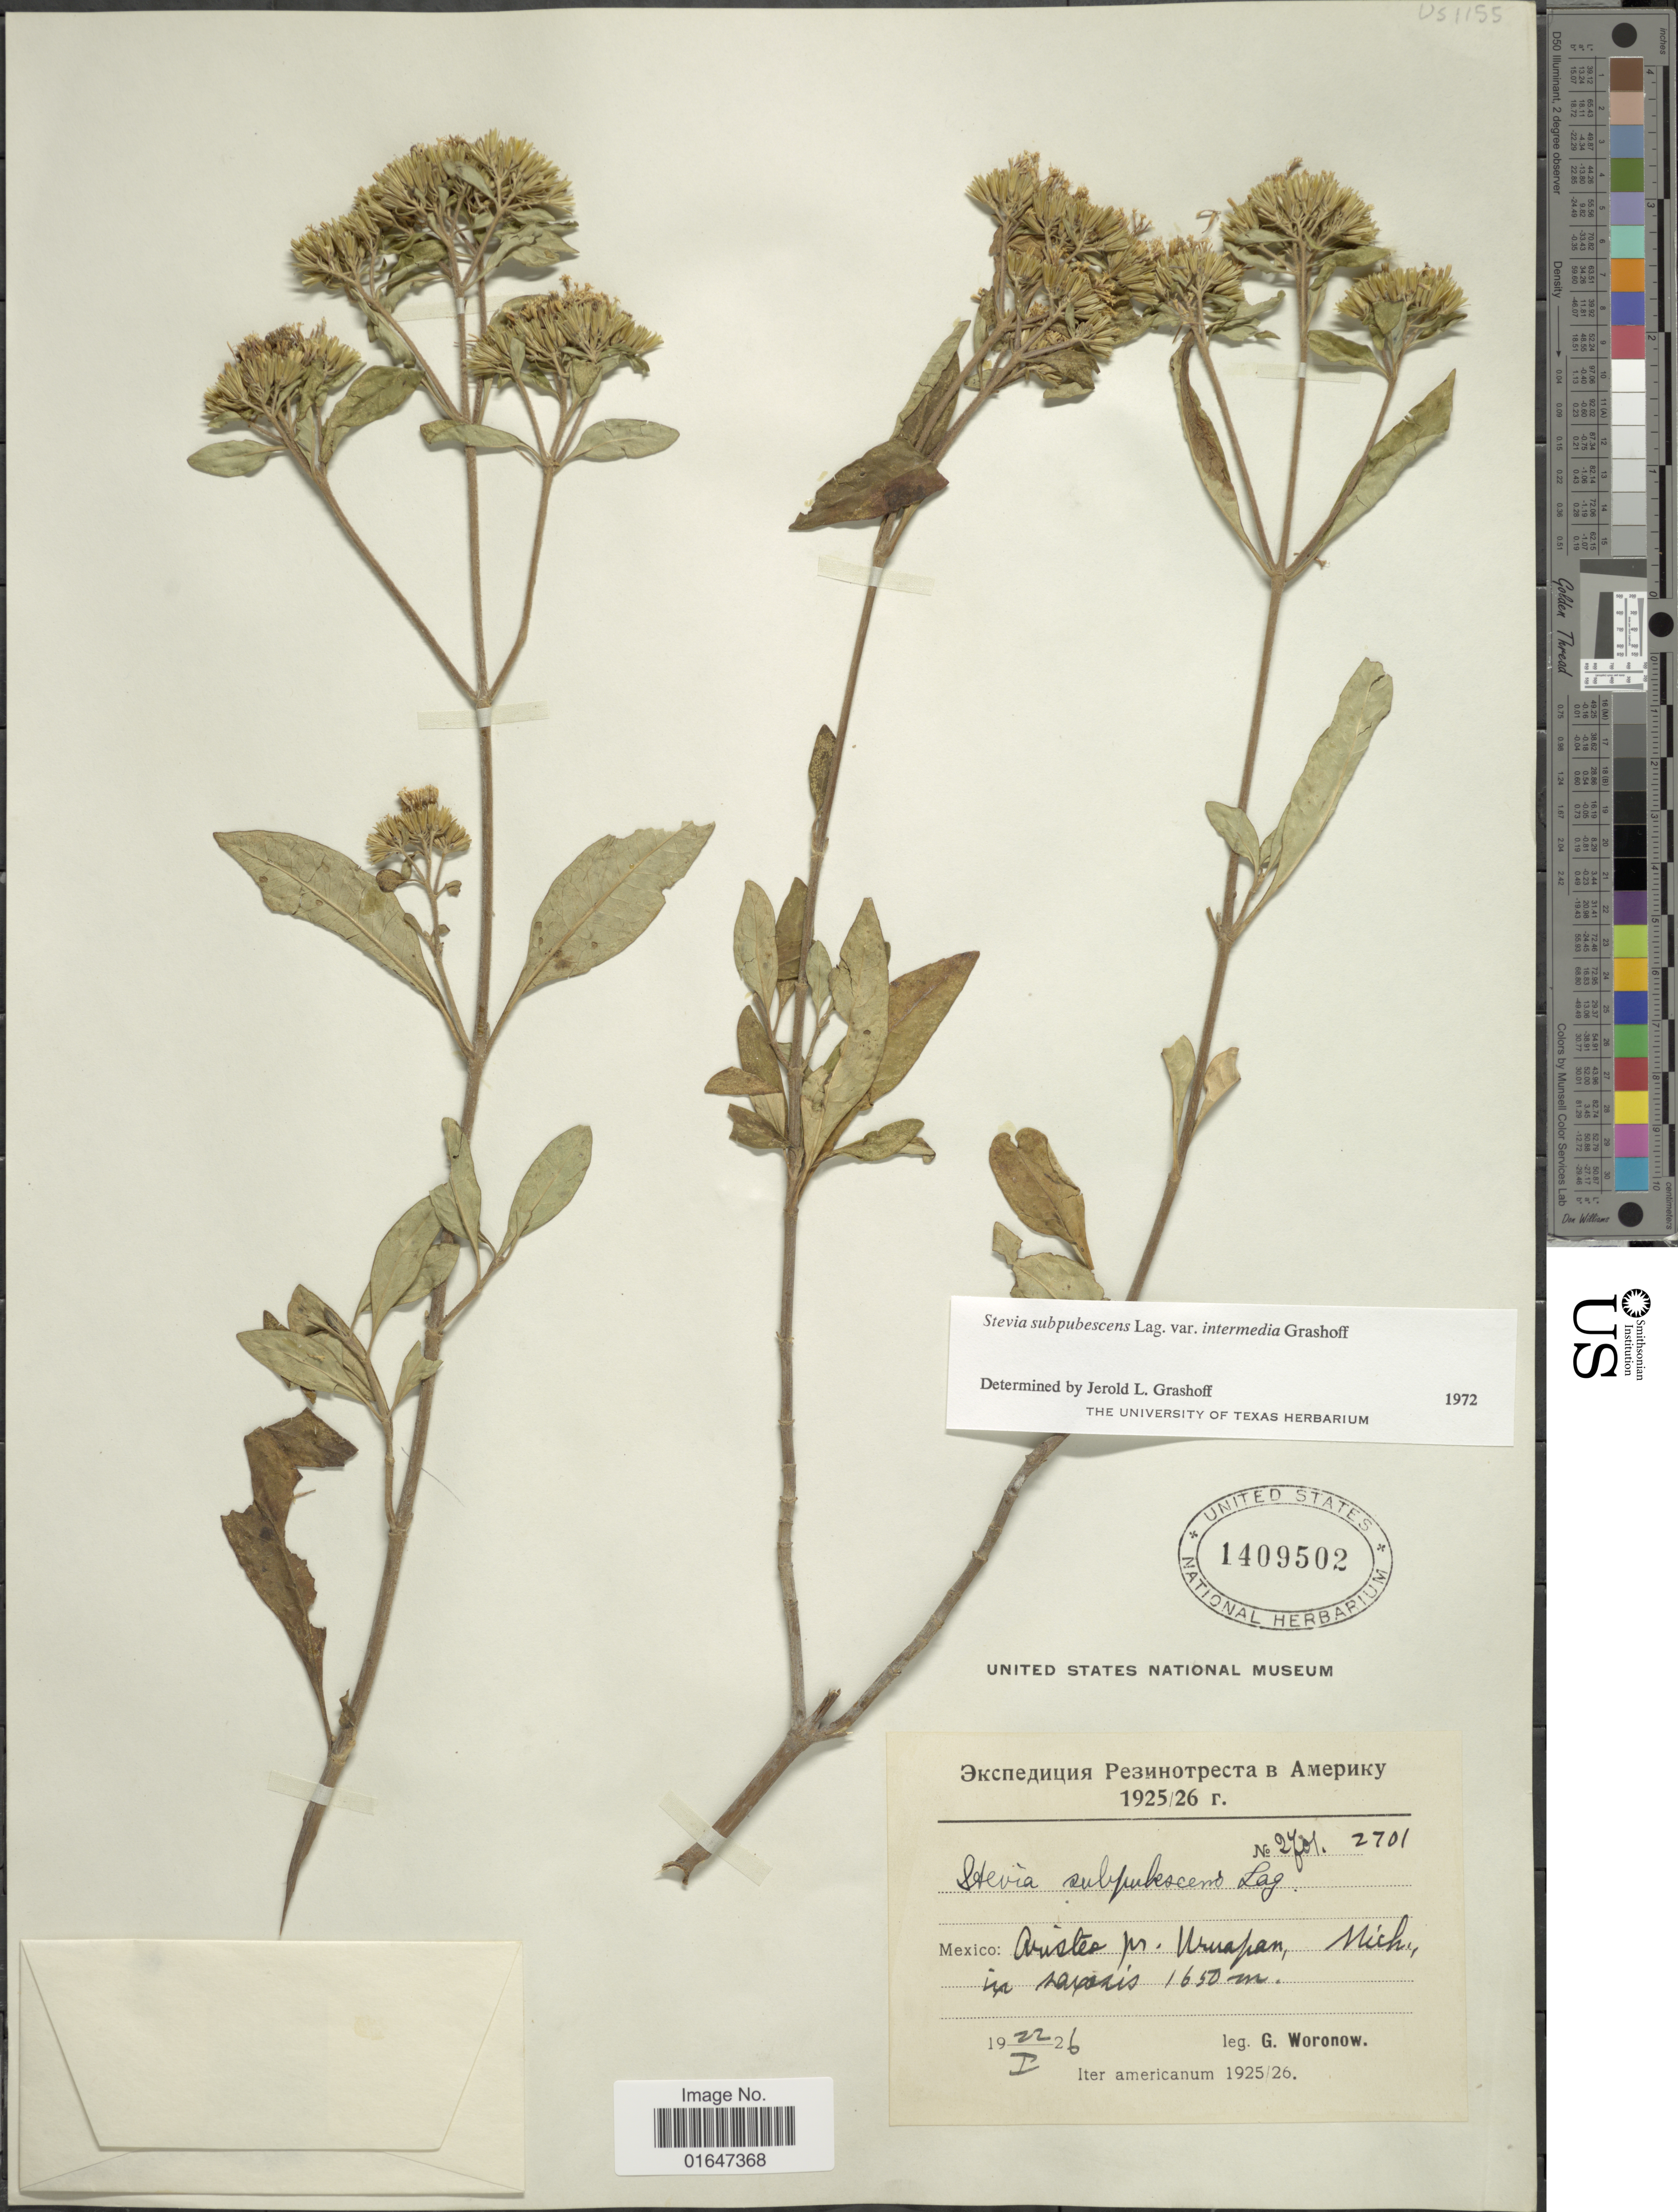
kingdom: Plantae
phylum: Tracheophyta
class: Magnoliopsida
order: Asterales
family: Asteraceae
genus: Stevia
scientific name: Stevia subpubescens var. intermedia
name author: Grashoff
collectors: G. Woronow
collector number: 2701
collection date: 1926-01-22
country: Mexico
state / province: Michoacán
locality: Aristes pr. Uruapan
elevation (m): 1650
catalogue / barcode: US 1409502